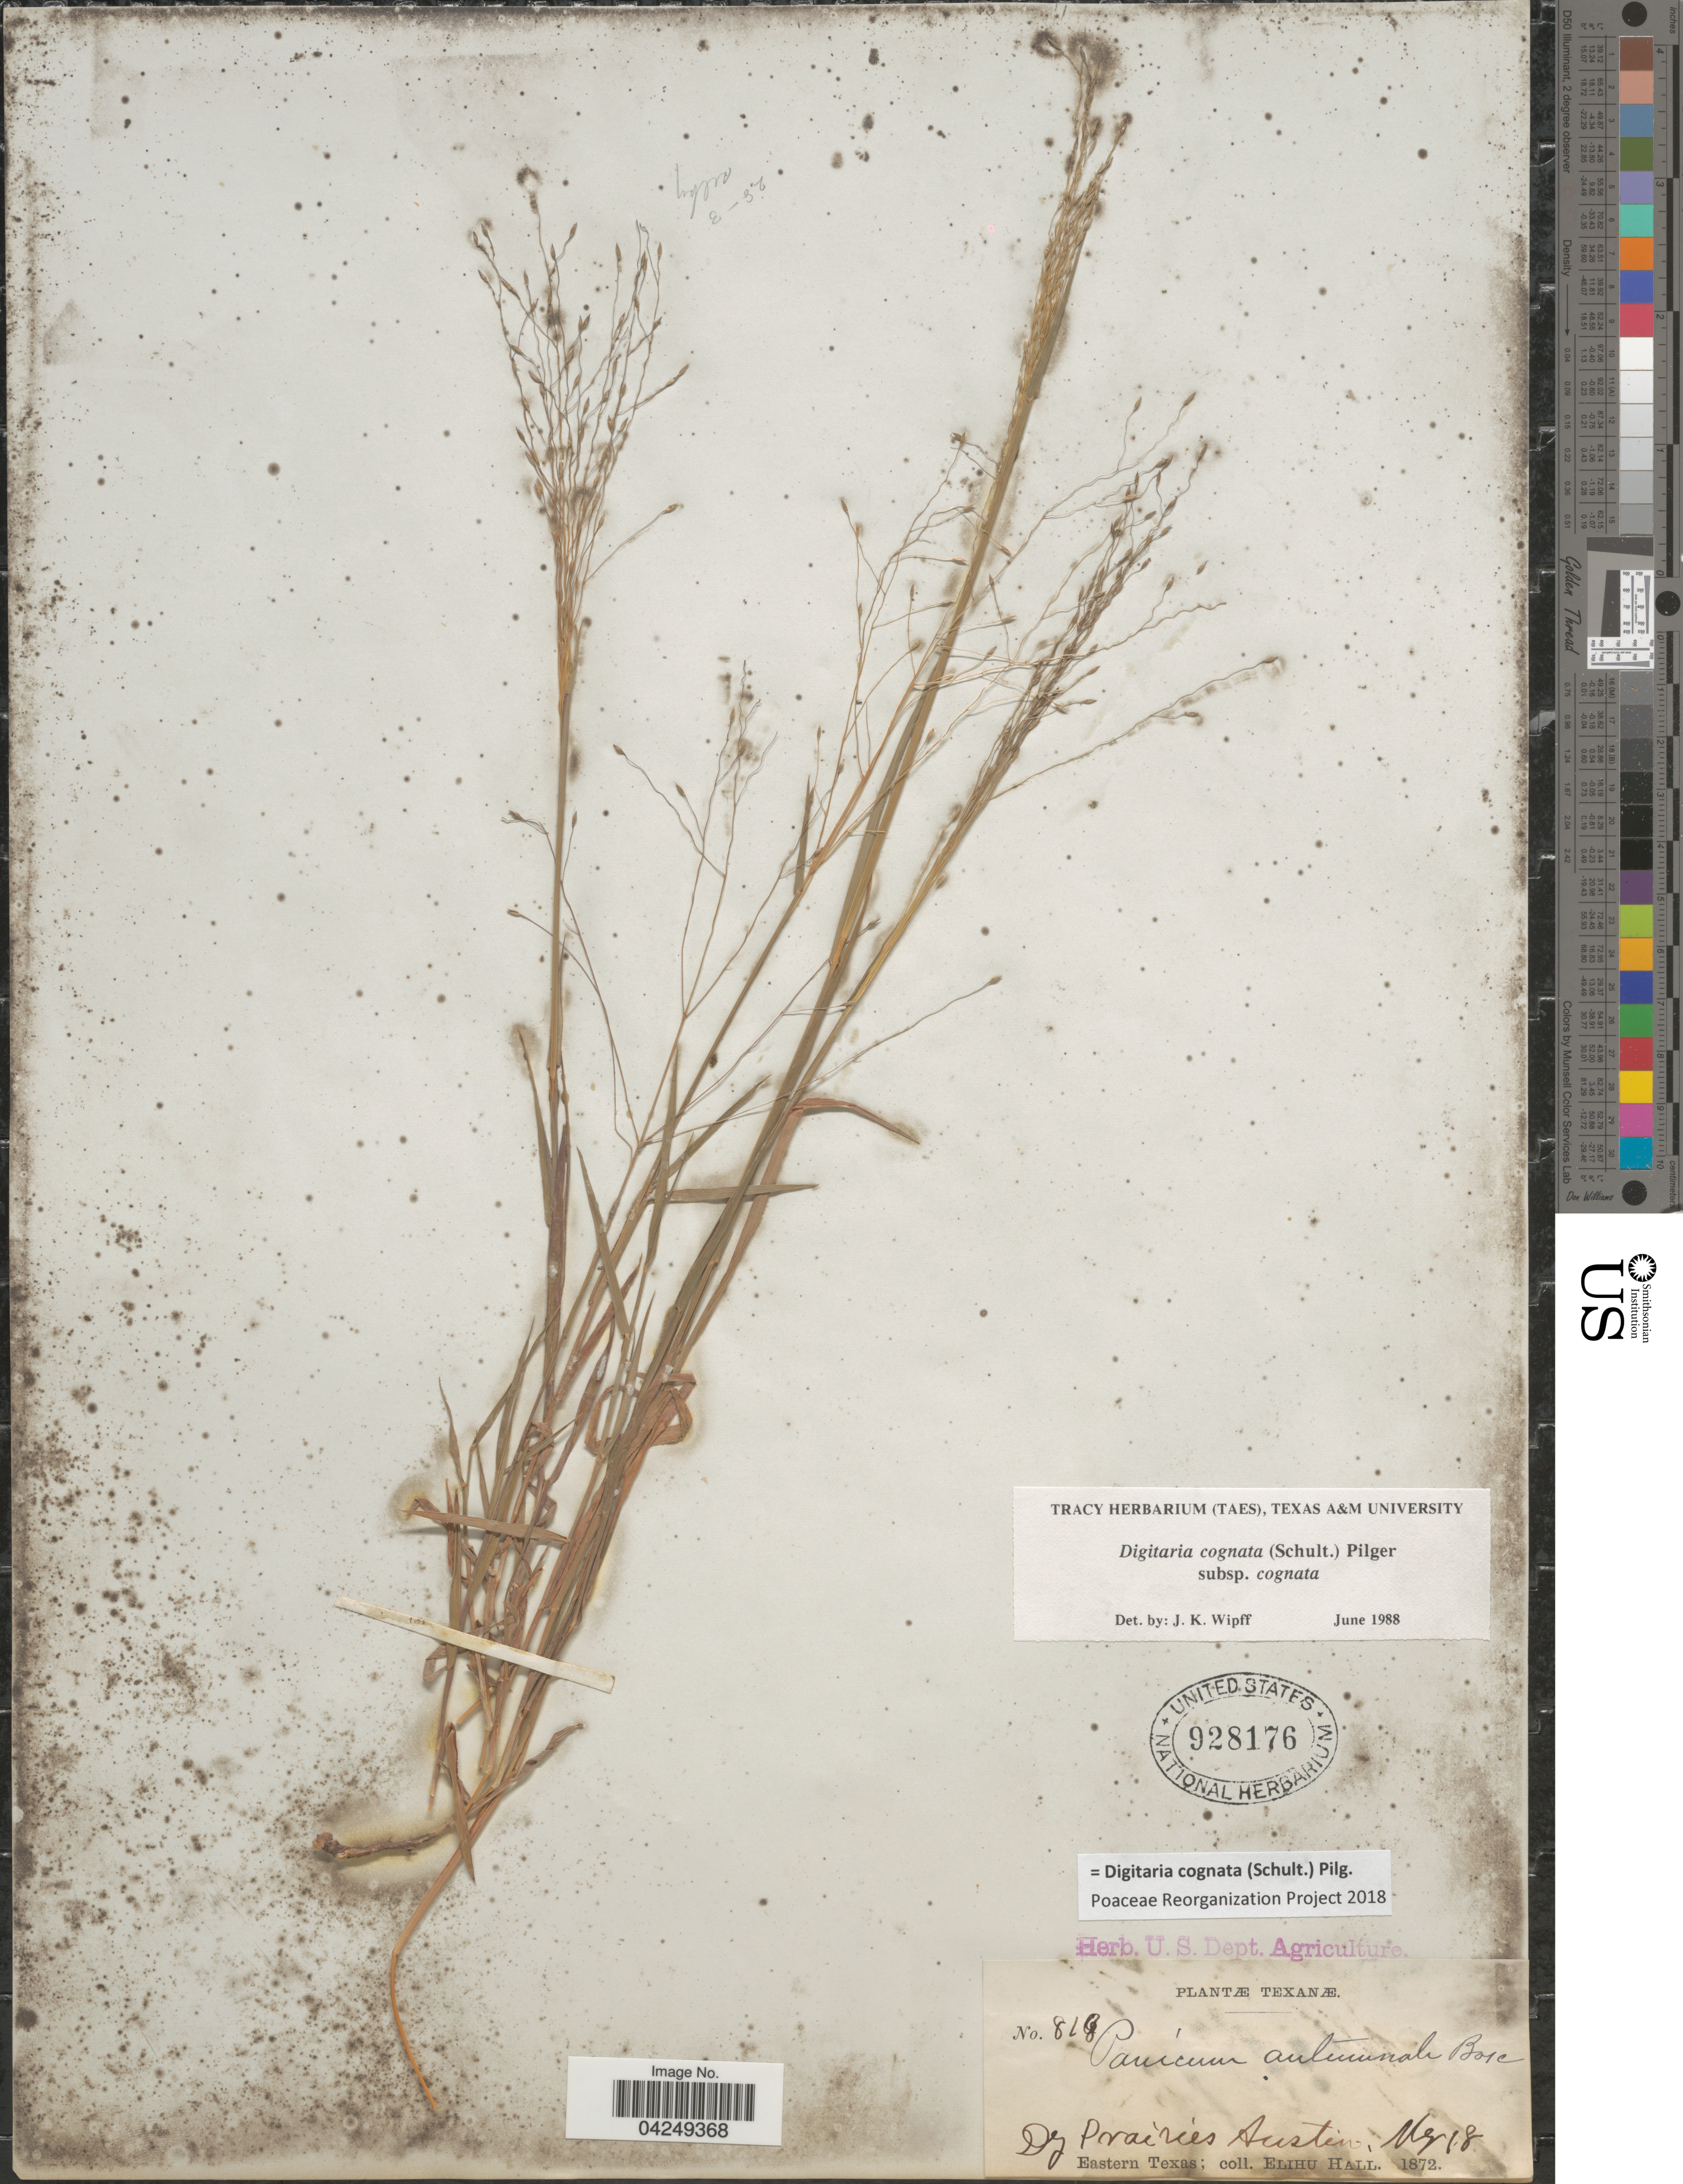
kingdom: Plantae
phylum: Tracheophyta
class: Liliopsida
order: Poales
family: Poaceae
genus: Digitaria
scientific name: Digitaria cognata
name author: (Scult.) Pilg.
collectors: E. Hall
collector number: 818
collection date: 1872-05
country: United States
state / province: Texas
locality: Dry Prairies Austin. Eastern Texas.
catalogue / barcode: US 928176